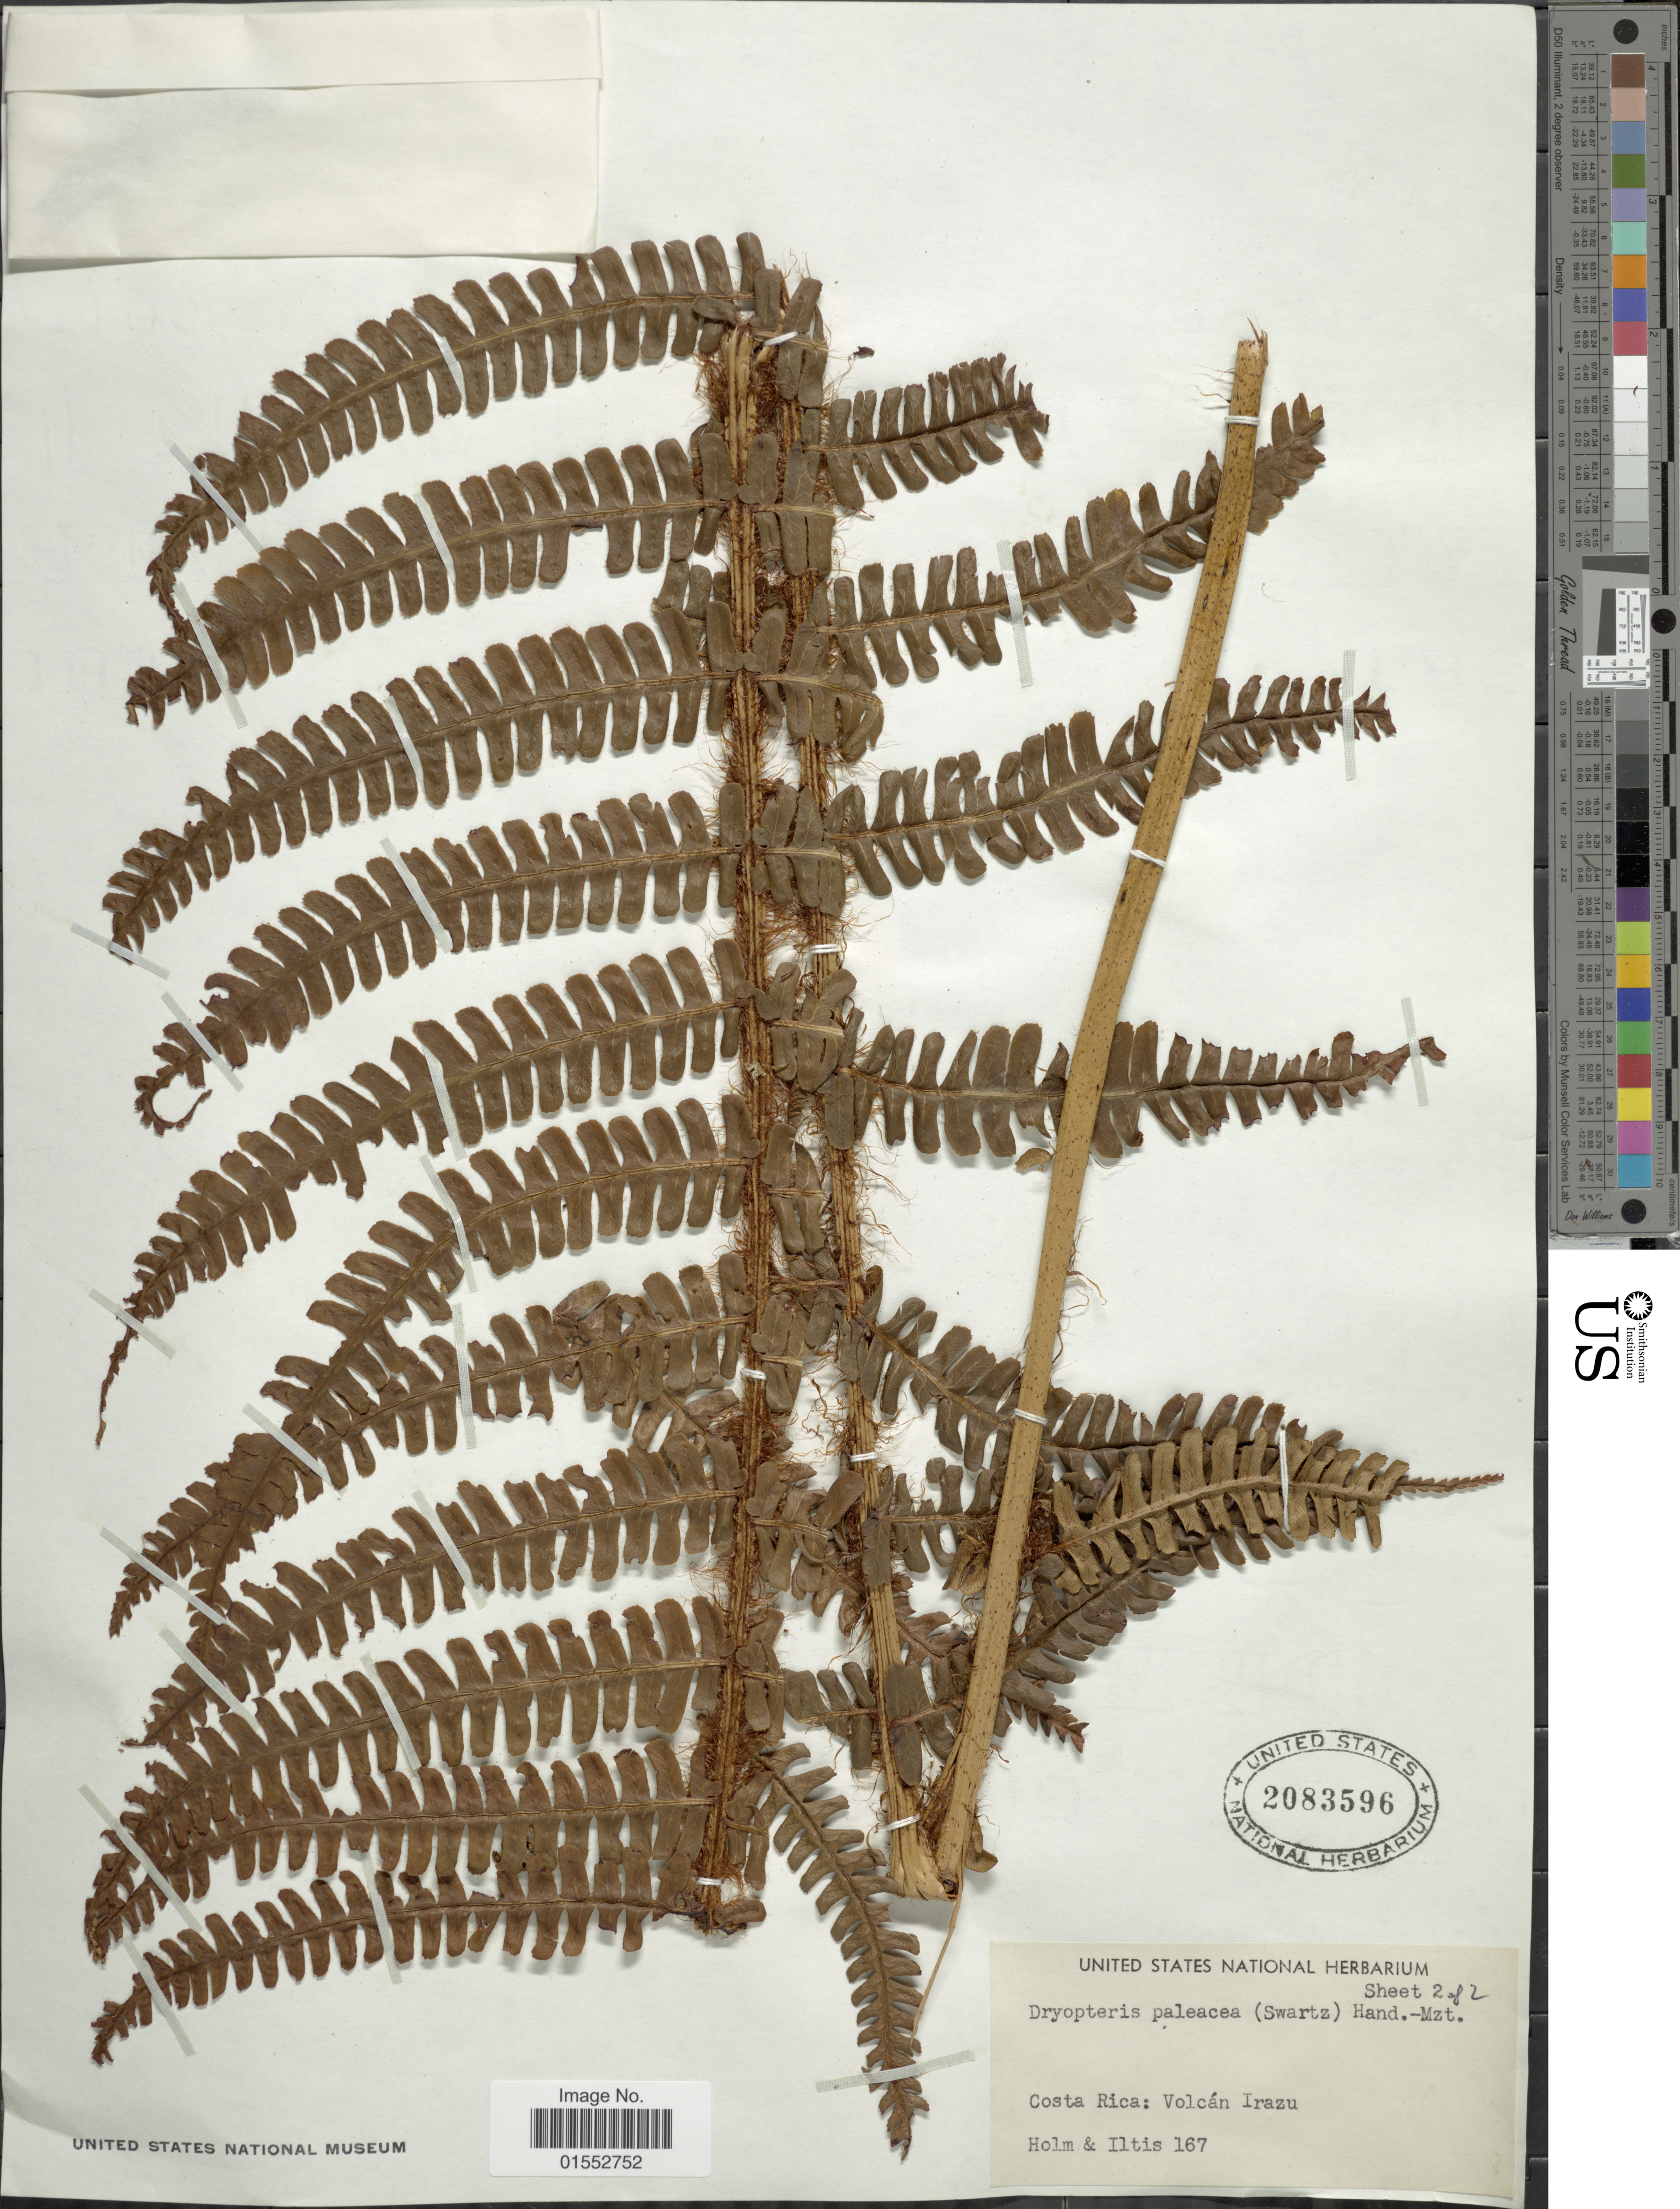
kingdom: Plantae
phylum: Tracheophyta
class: Polypodiopsida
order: Polypodiales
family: Dryopteridaceae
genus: Dryopteris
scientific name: Dryopteris wallichiana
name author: (Spreng.) Hyl.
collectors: -- Holm & -- Iltis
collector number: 167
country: Costa Rica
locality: Volcán Irazu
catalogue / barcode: US 2083596